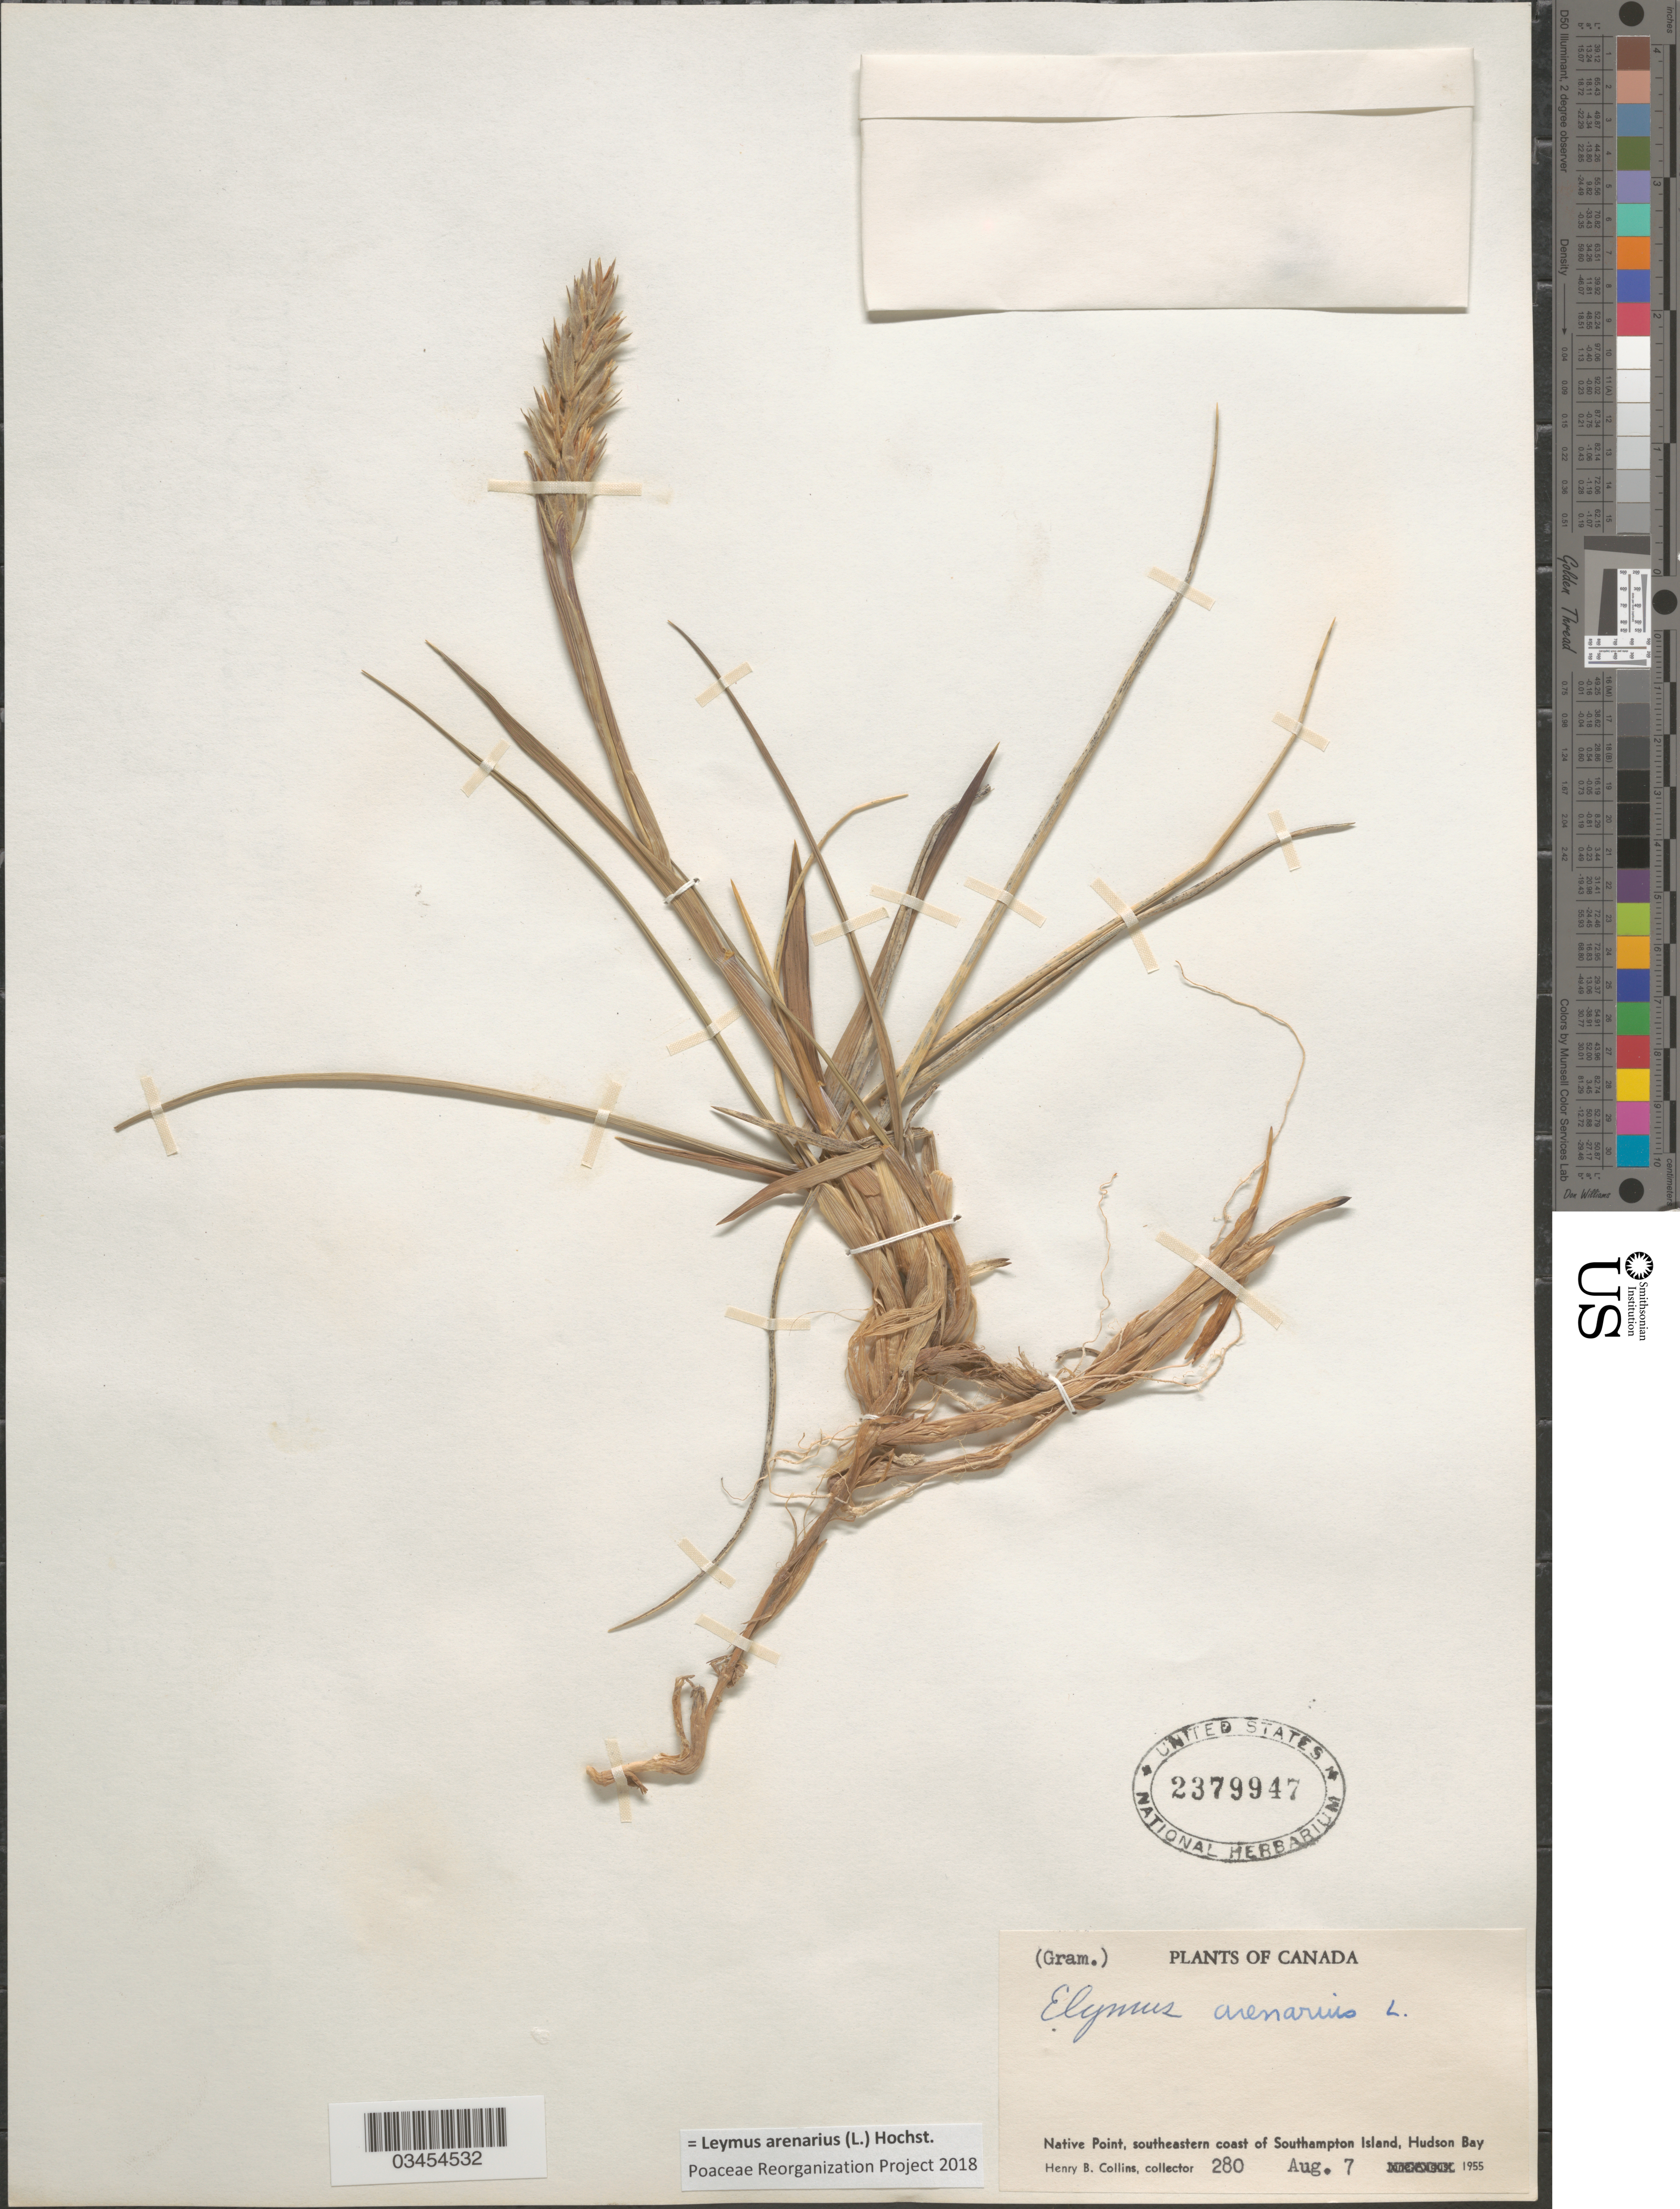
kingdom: Plantae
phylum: Tracheophyta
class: Liliopsida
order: Poales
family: Poaceae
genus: Leymus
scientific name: Leymus mollis subsp. villosissimus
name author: (Scribn.) Á. Löve & D. Löve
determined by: Soreng, Robert J., Research Associate (BOT), Smithsonian Institution - National Museum of Natural History (UNITED STATES)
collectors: H. Collins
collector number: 280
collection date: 1955-08-07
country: Canada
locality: Native Point, southeastern coast of Southampton Island, Hudson Bay.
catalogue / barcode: US 2379947